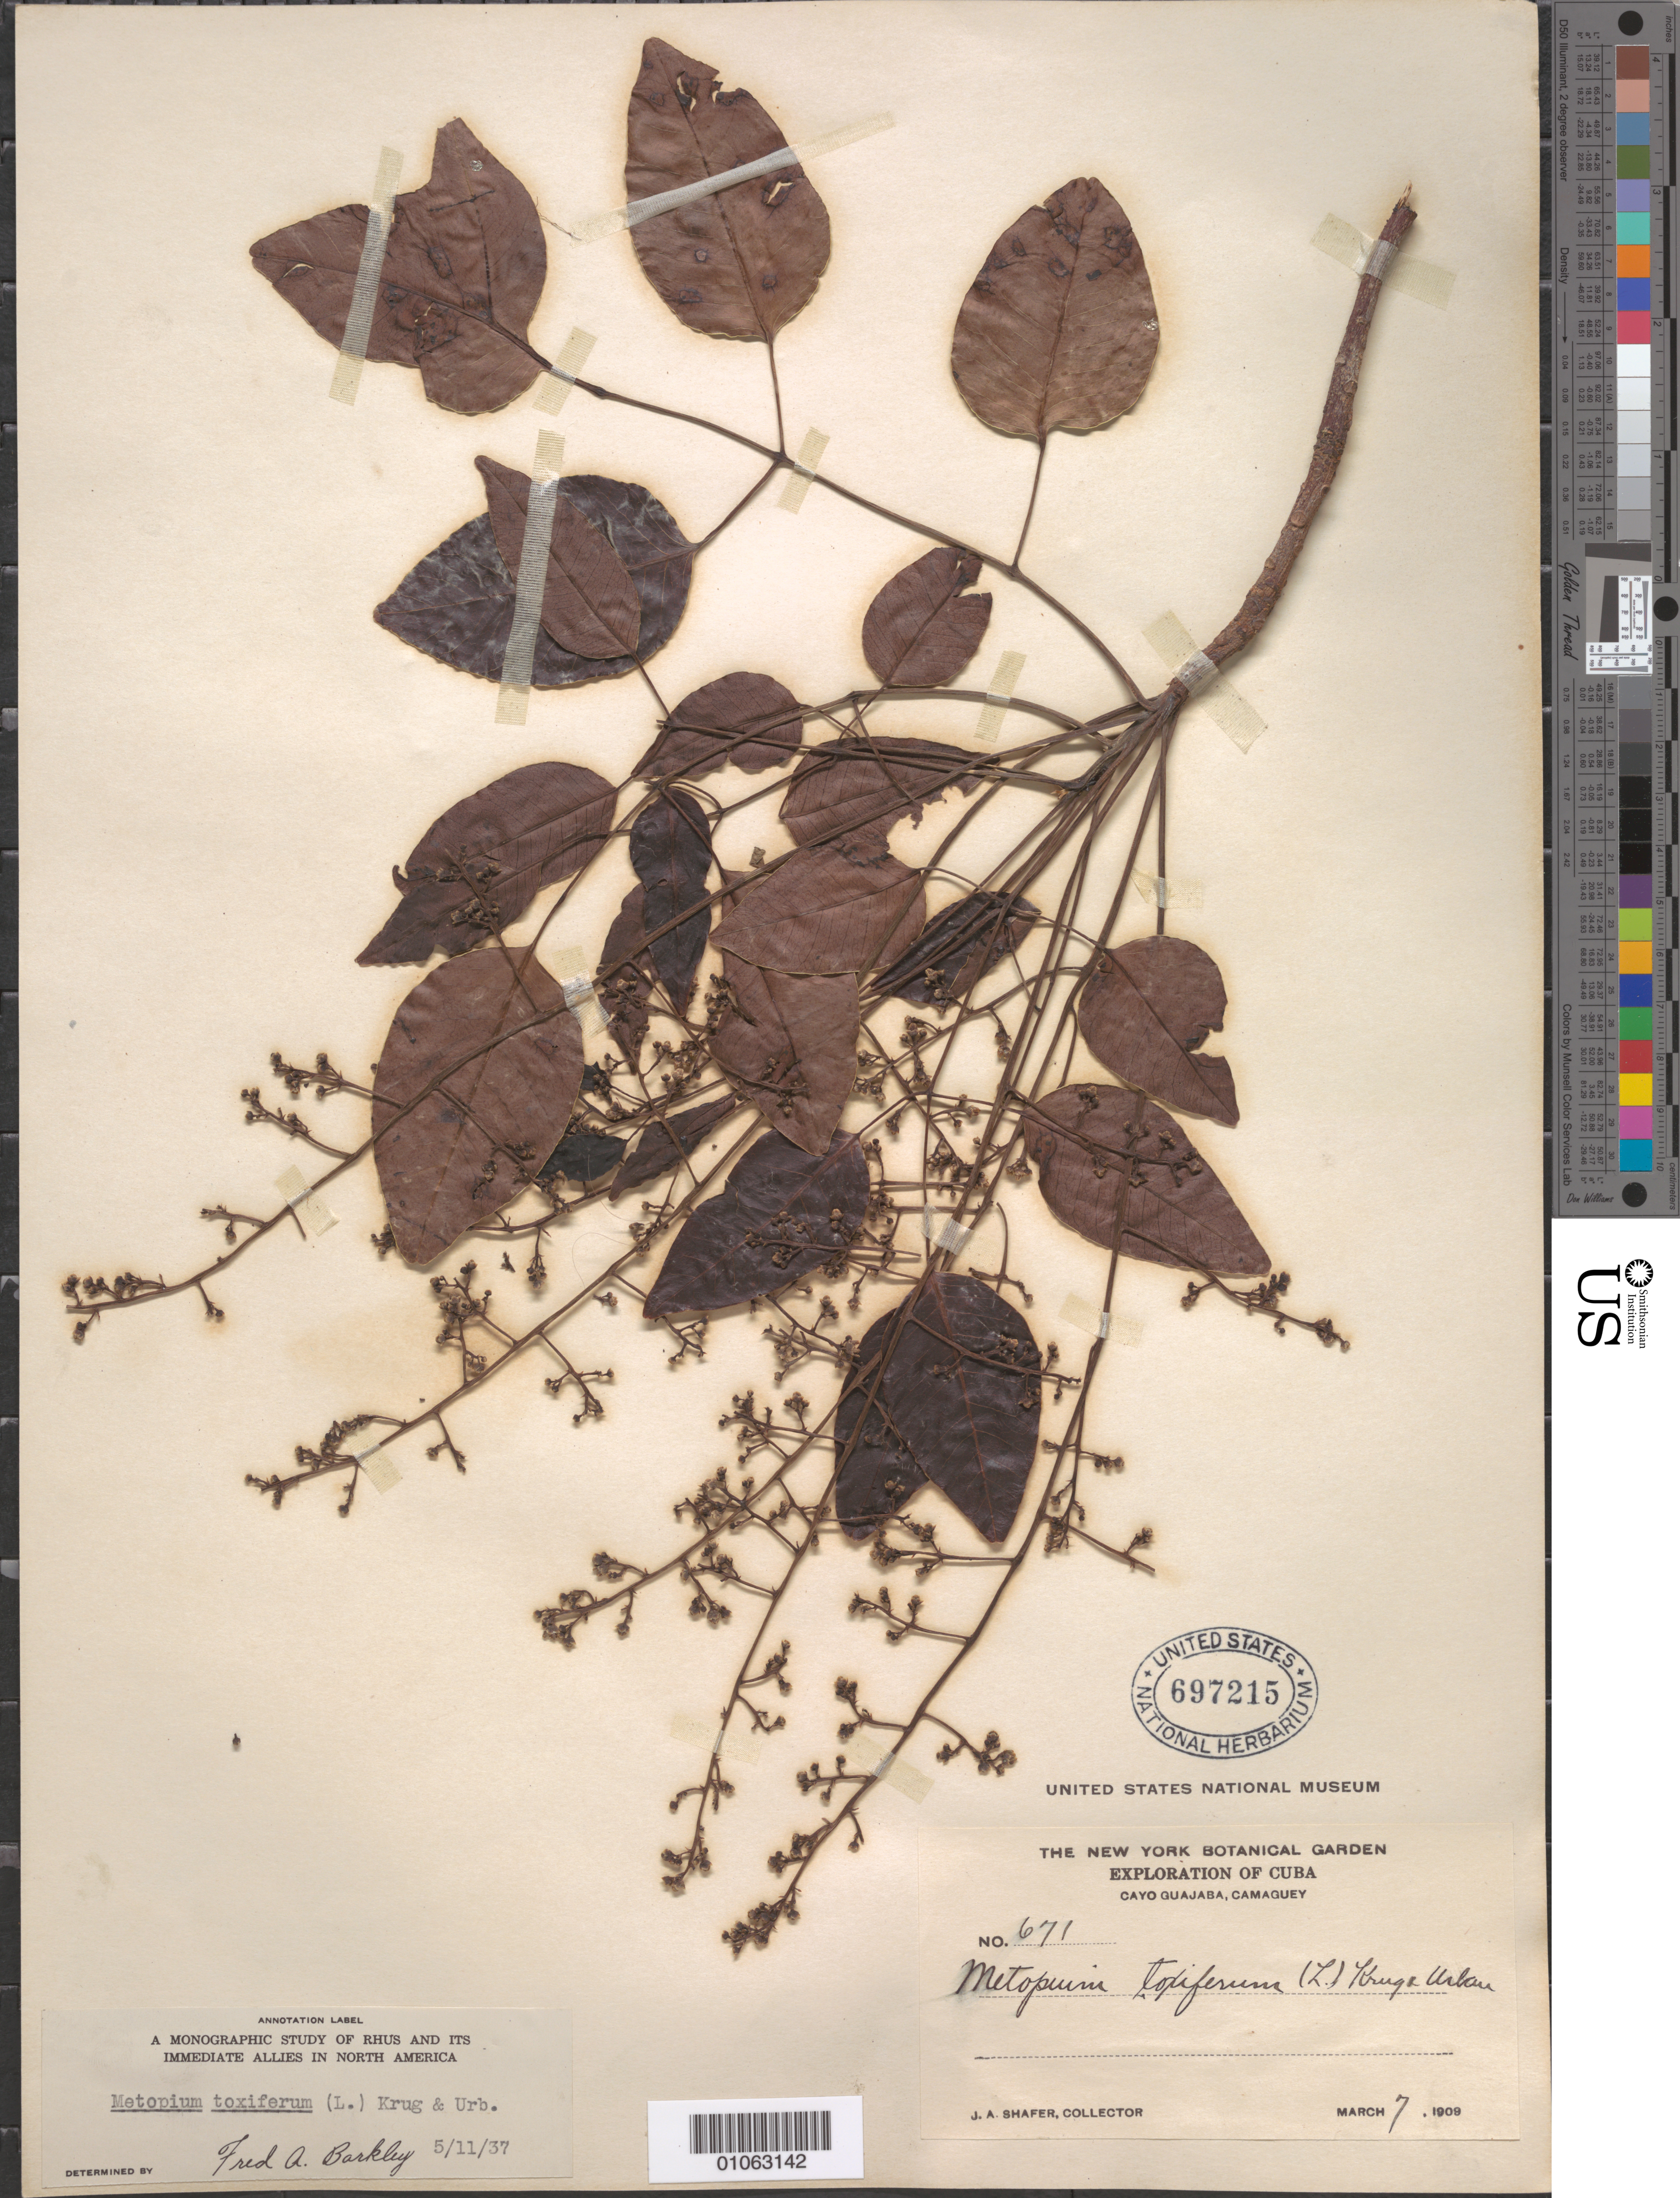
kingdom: Plantae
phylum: Tracheophyta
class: Magnoliopsida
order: Sapindales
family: Anacardiaceae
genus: Metopium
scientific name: Metopium toxiferum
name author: (L.) Krug & Urb.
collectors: J. A. Shafer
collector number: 671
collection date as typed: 07 Mar 1909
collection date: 1909-03-07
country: Cuba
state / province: Camagüey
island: Cuba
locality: Cayo Guajara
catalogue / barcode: US 697215